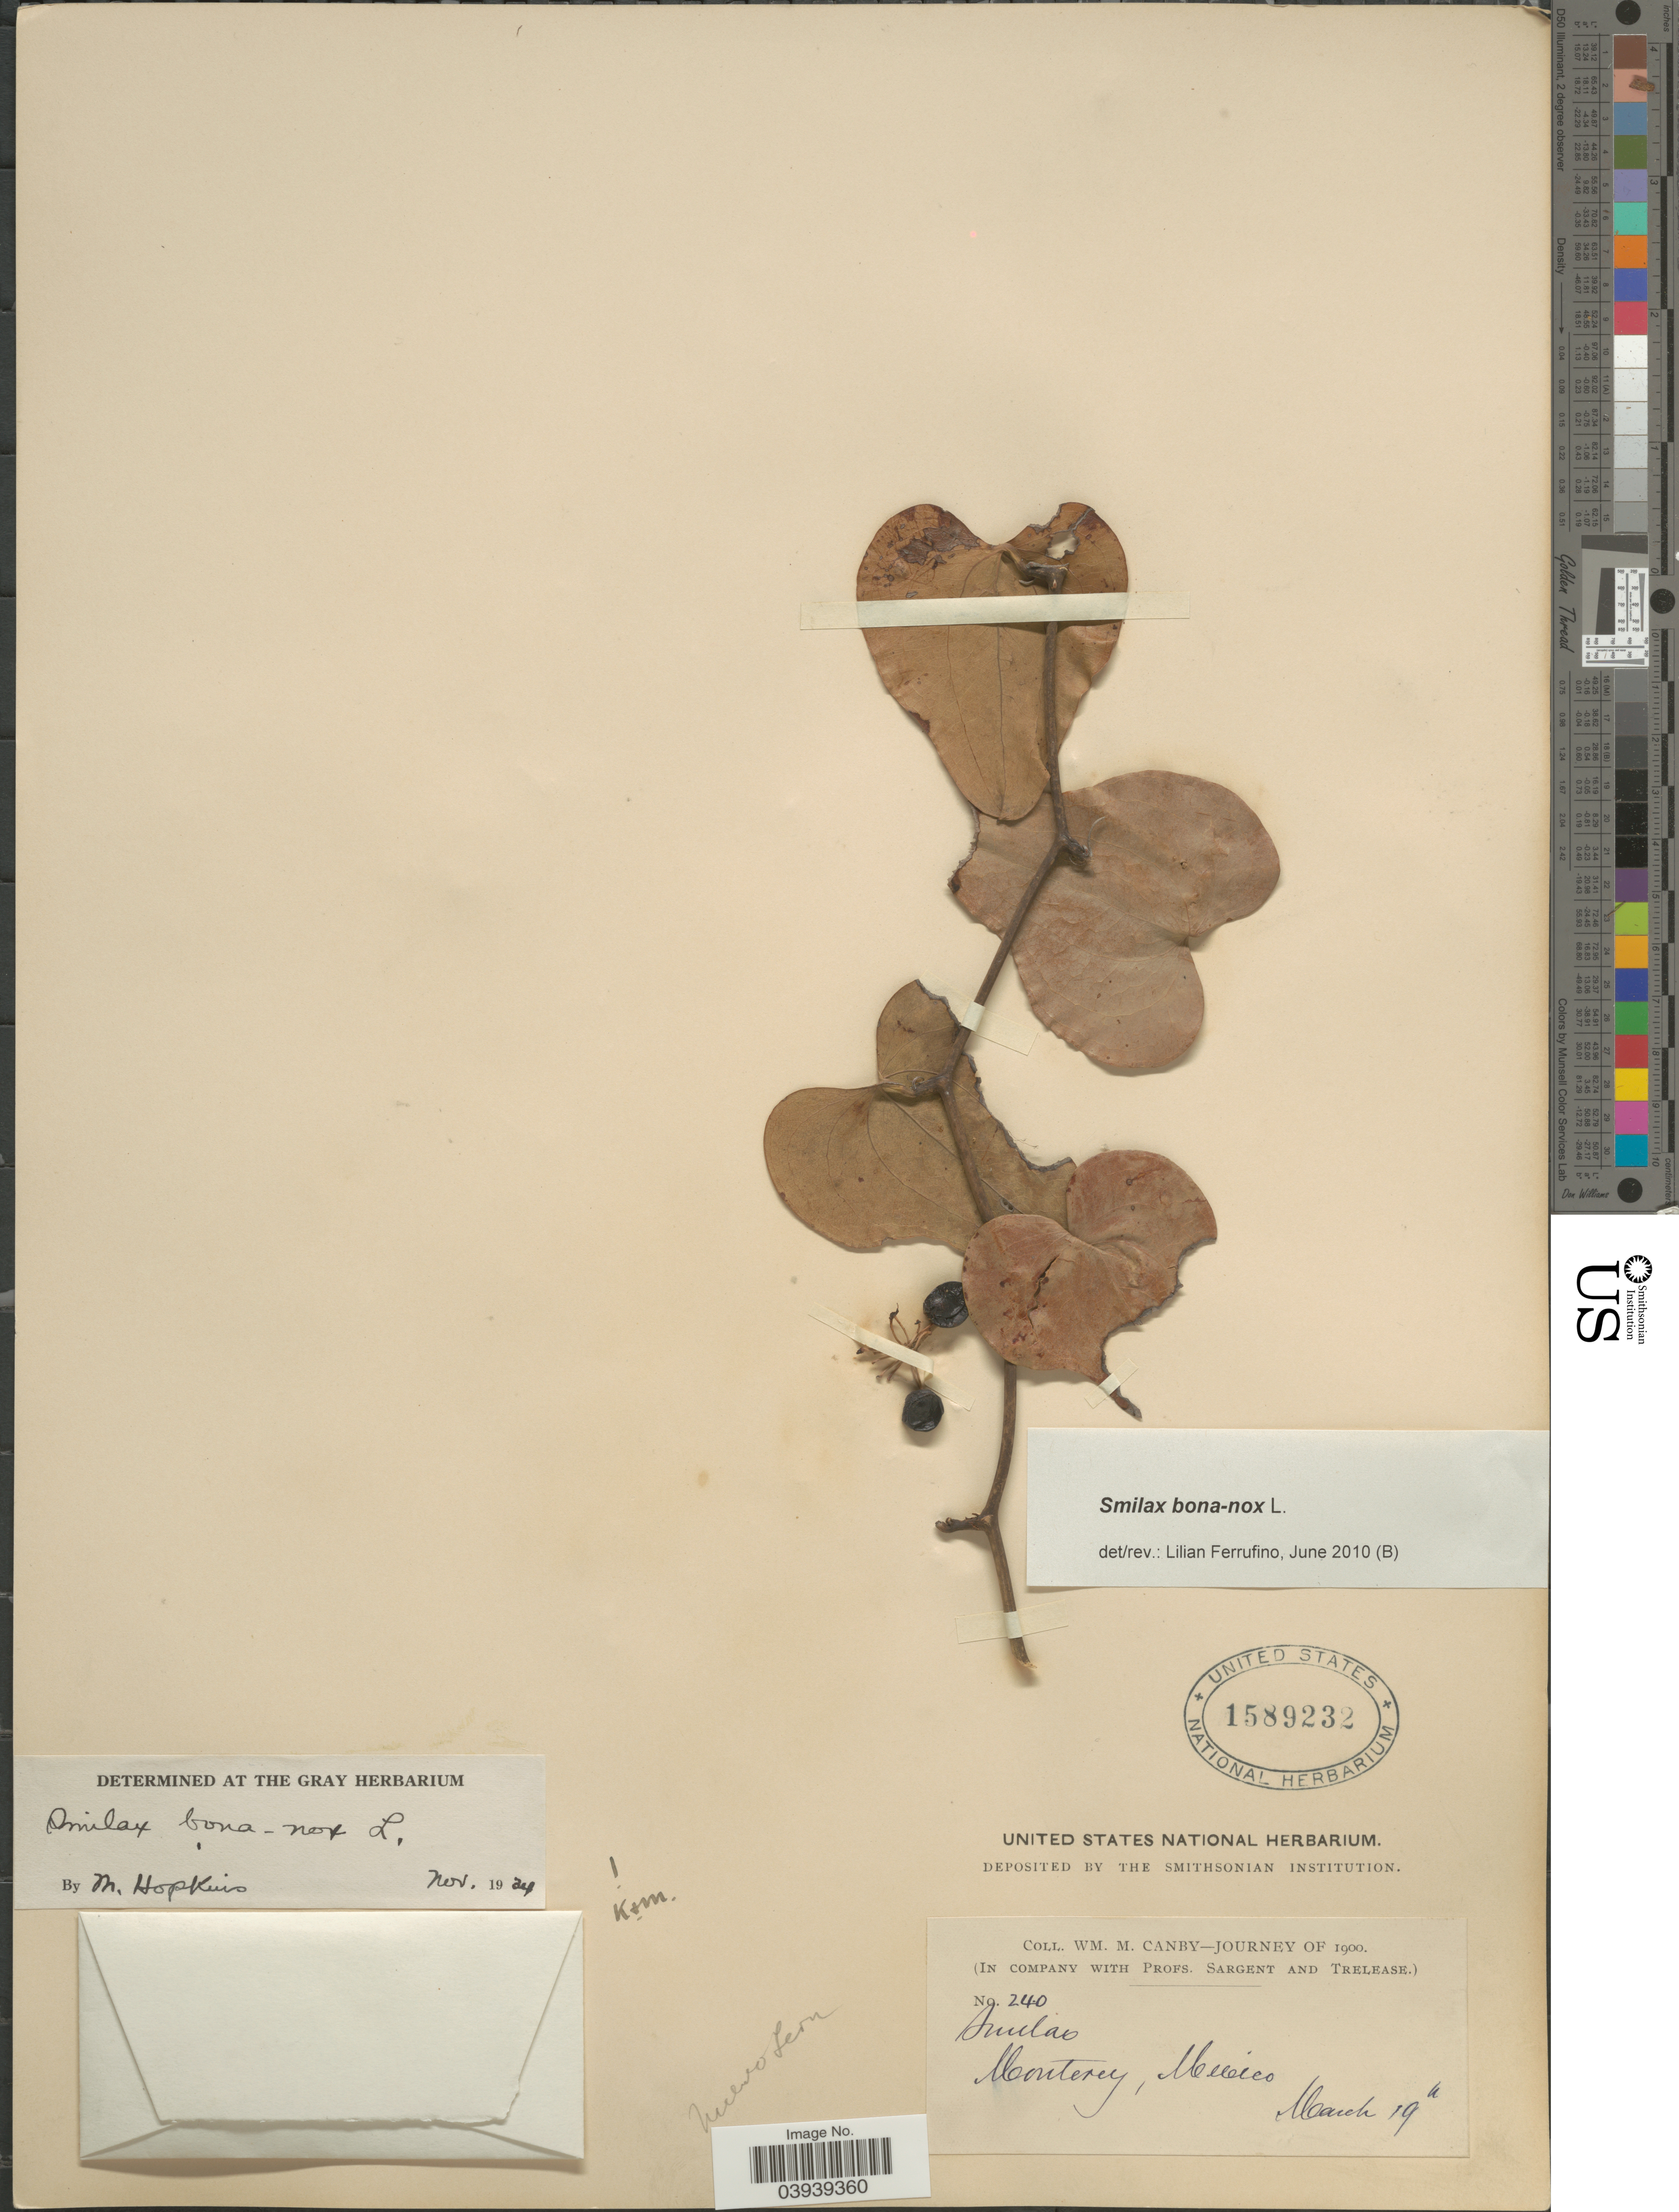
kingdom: Plantae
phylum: Tracheophyta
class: Liliopsida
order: Liliales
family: Smilacaceae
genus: Smilax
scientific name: Smilax bona-nox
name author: L.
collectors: W. M. Canby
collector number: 240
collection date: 1900-03-19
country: Mexico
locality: Monterrey.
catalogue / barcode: US 1589232